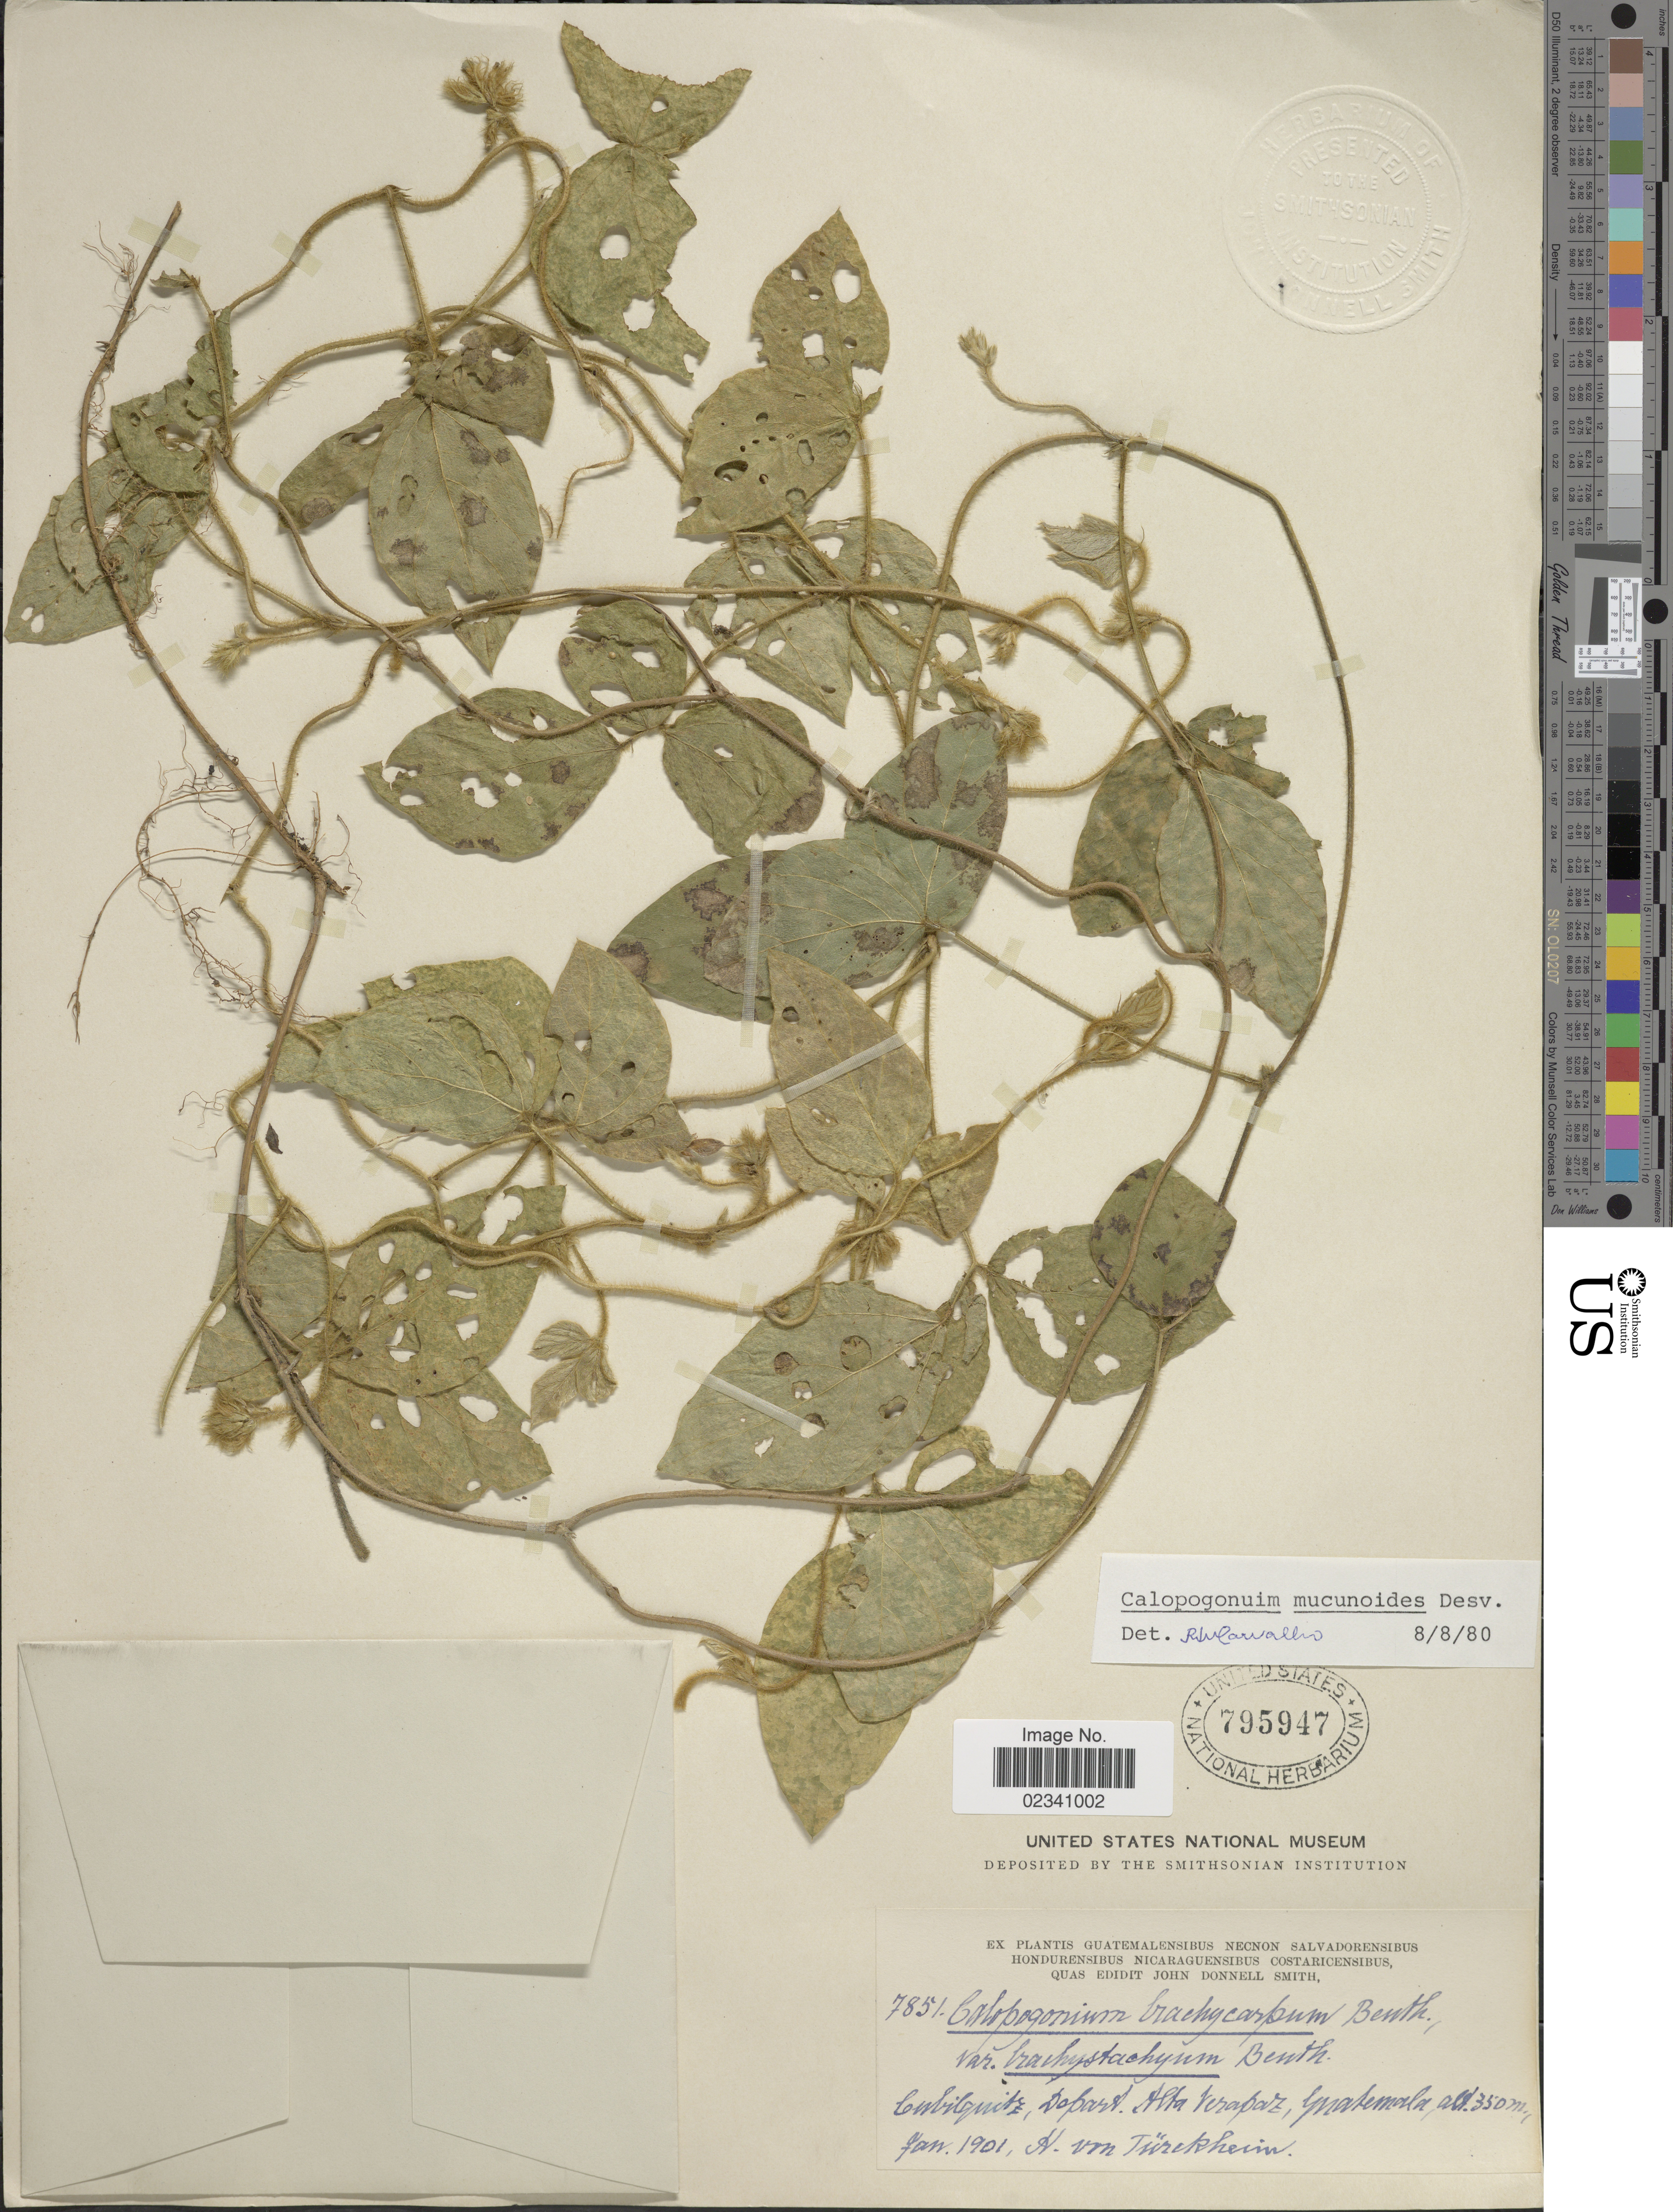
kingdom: Plantae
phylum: Tracheophyta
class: Magnoliopsida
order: Fabales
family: Fabaceae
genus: Calopogonium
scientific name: Calopogonium mucunoides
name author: Desv.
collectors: H. von Türckheim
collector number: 7851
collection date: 1901-01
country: Guatemala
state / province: Alta Verapaz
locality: Cubilquitz, Depart. Alta Verapaz.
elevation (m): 350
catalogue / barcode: US 795947